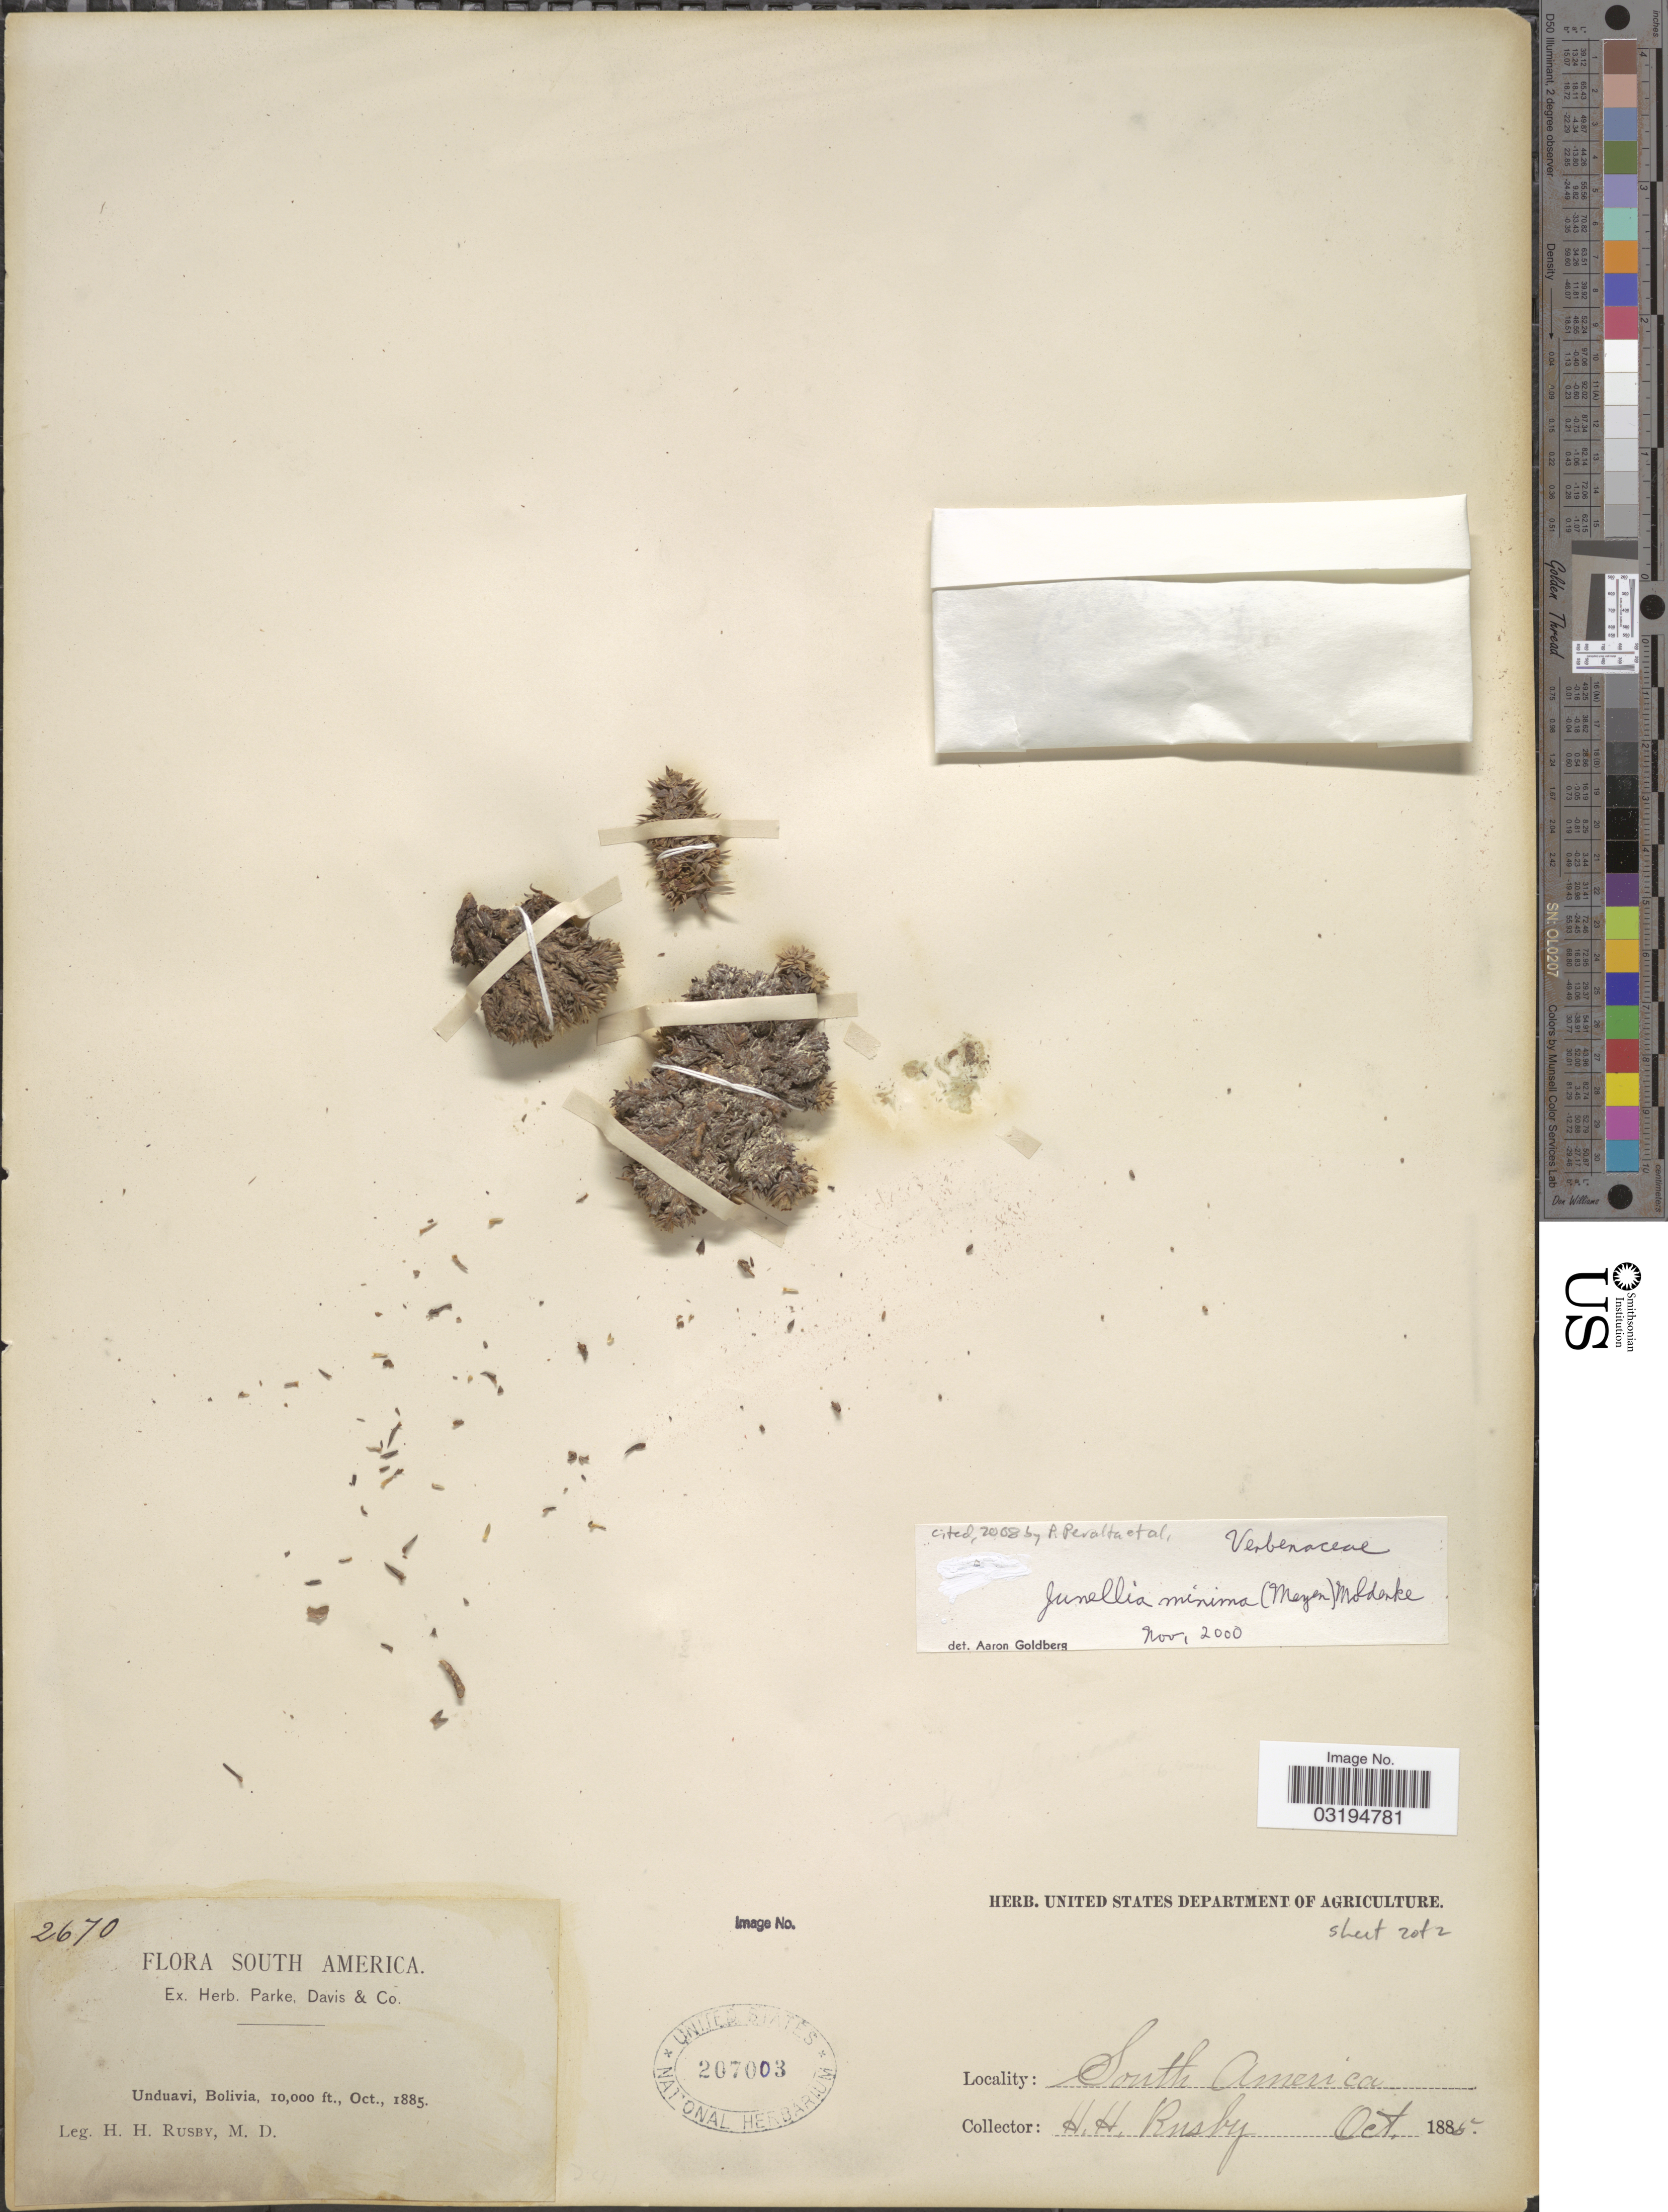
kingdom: Plantae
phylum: Tracheophyta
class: Magnoliopsida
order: Lamiales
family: Verbenaceae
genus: Junellia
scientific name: Junellia minima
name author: (Meyen) Moldenke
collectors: H. H. Rusby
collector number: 2670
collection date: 1885-10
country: Bolivia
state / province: La Paz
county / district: Nor Yungas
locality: Unduavi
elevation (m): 3048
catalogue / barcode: US 207003